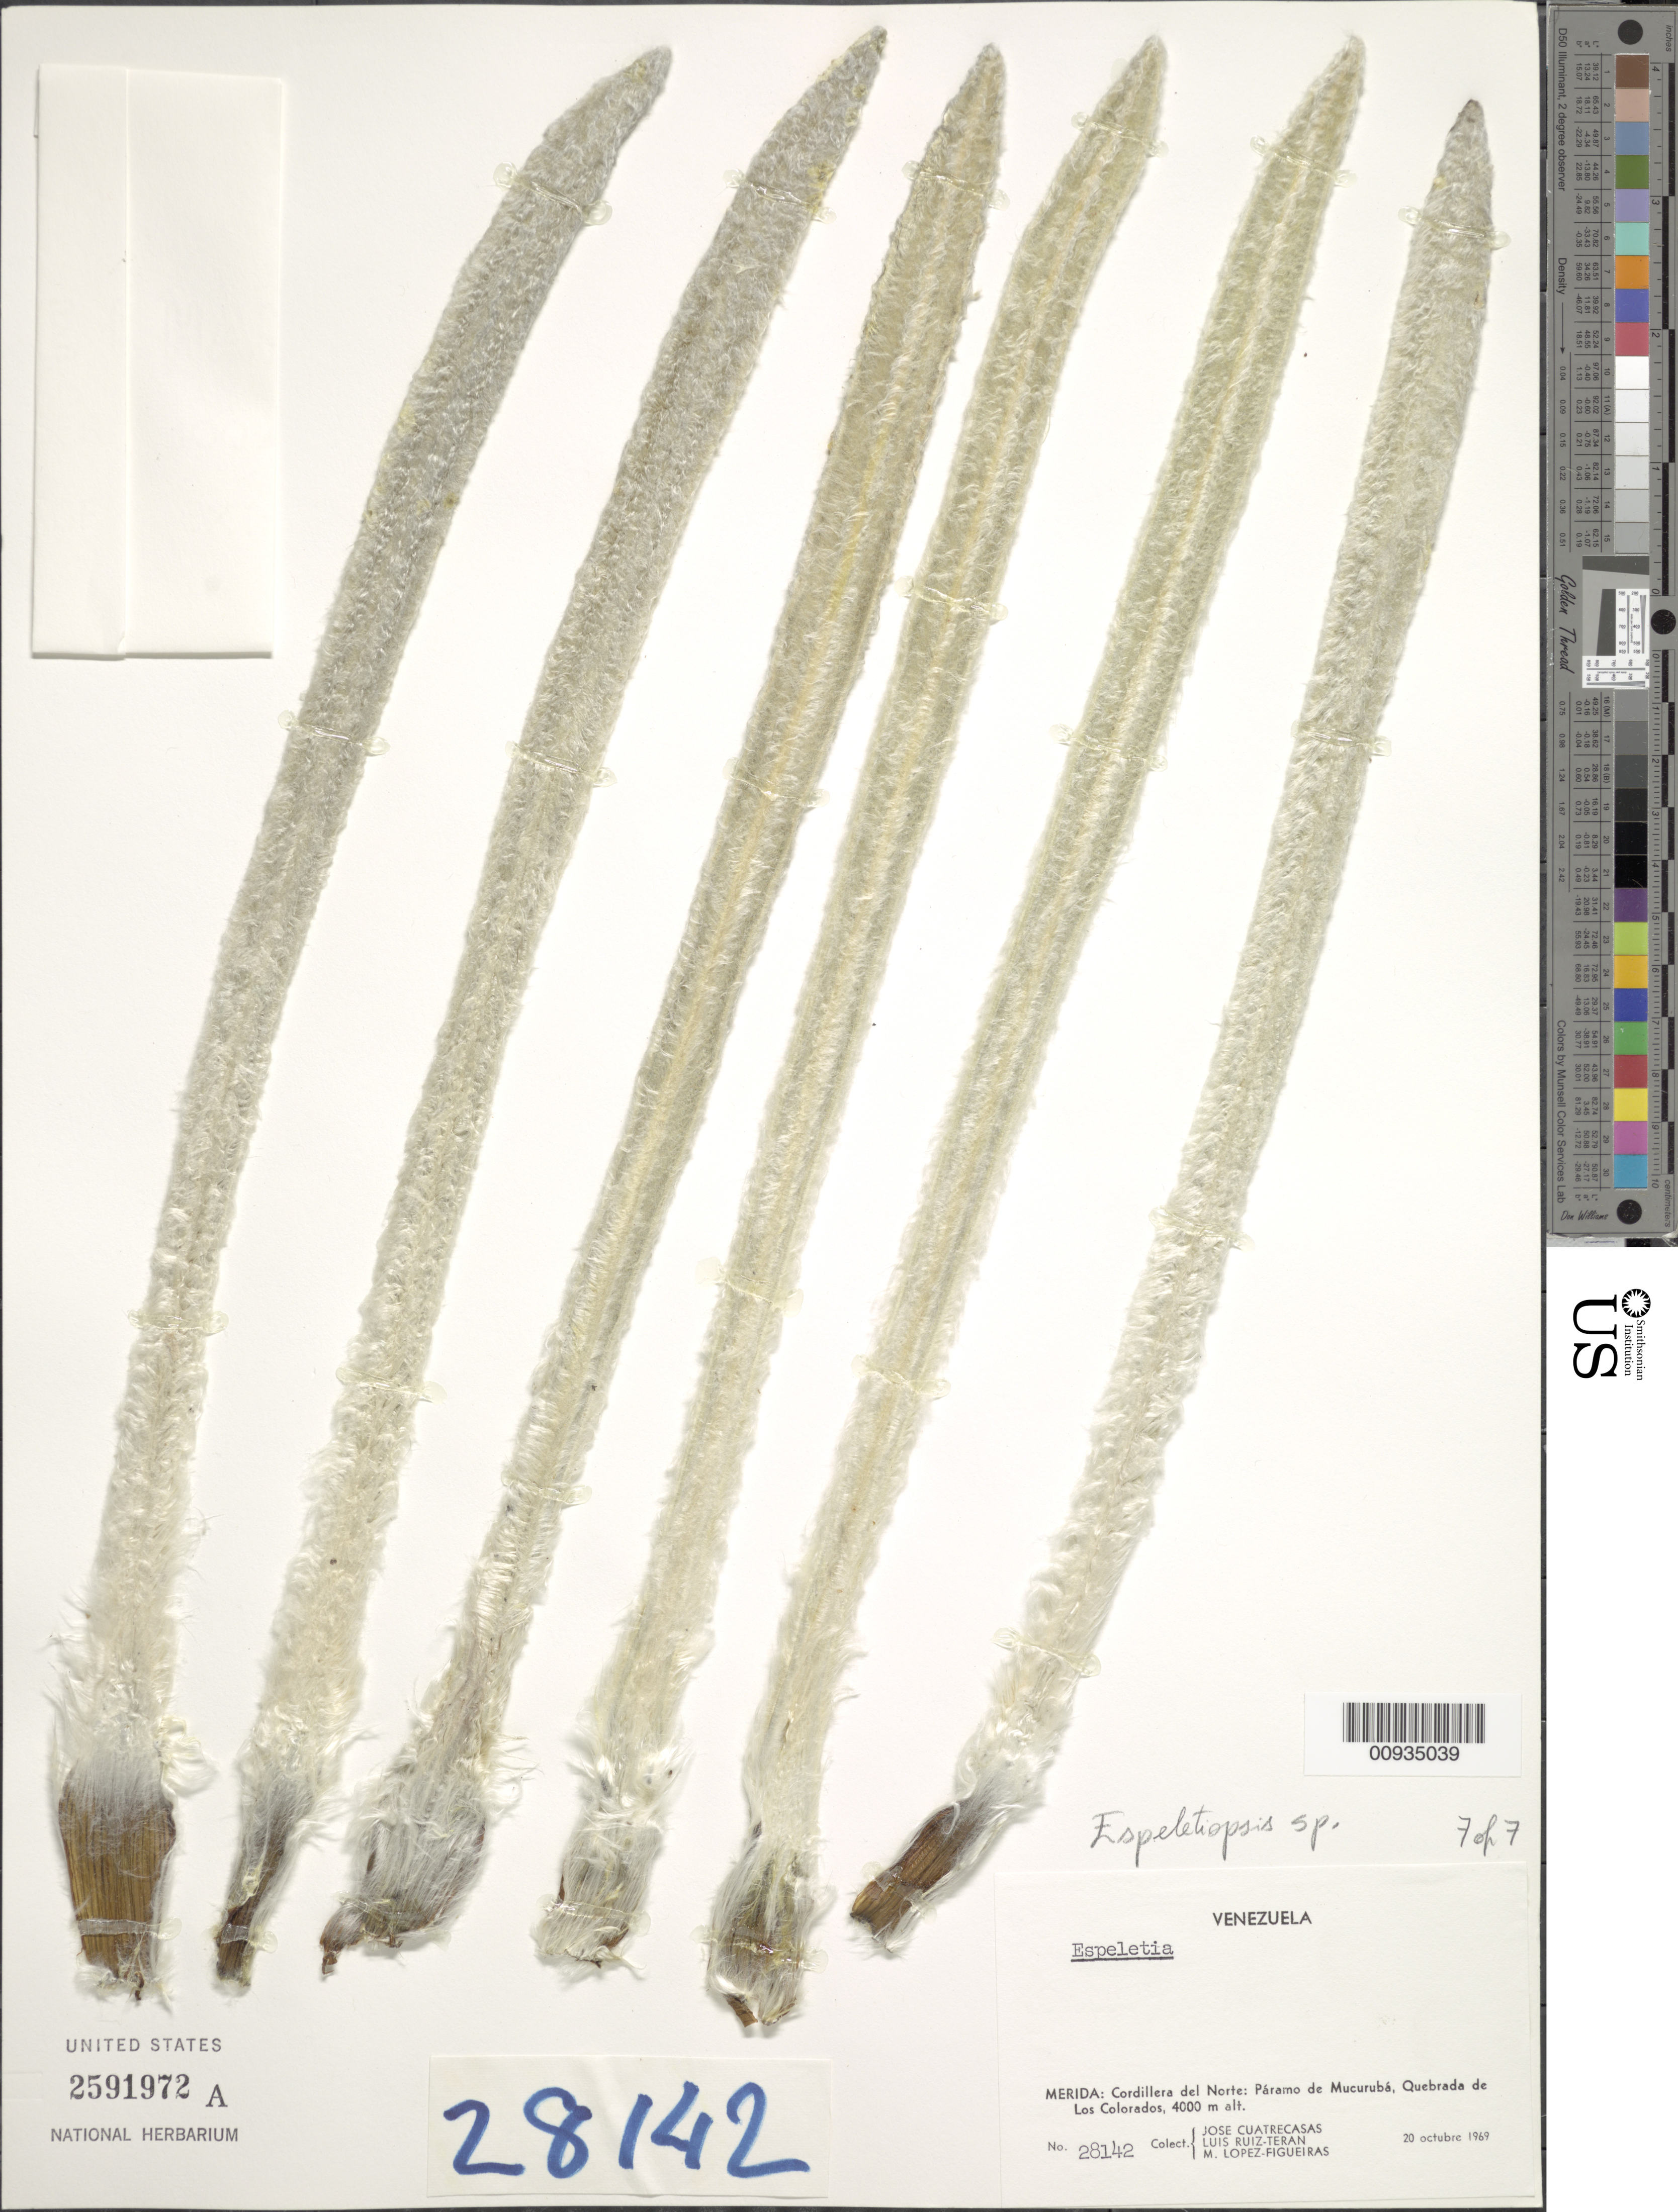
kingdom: Plantae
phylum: Tracheophyta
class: Magnoliopsida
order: Asterales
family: Asteraceae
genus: Espeletiopsis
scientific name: Espeletiopsis sp.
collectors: J. Cuatrecasas, L. Teran & M. López Figueiras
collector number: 28142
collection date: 1969-10-20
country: Venezuela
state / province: Mérida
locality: Cordillera del Norte, Paramo de Mucuruba, Quebrada deLos Colorados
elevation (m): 4000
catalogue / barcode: US 2591972A